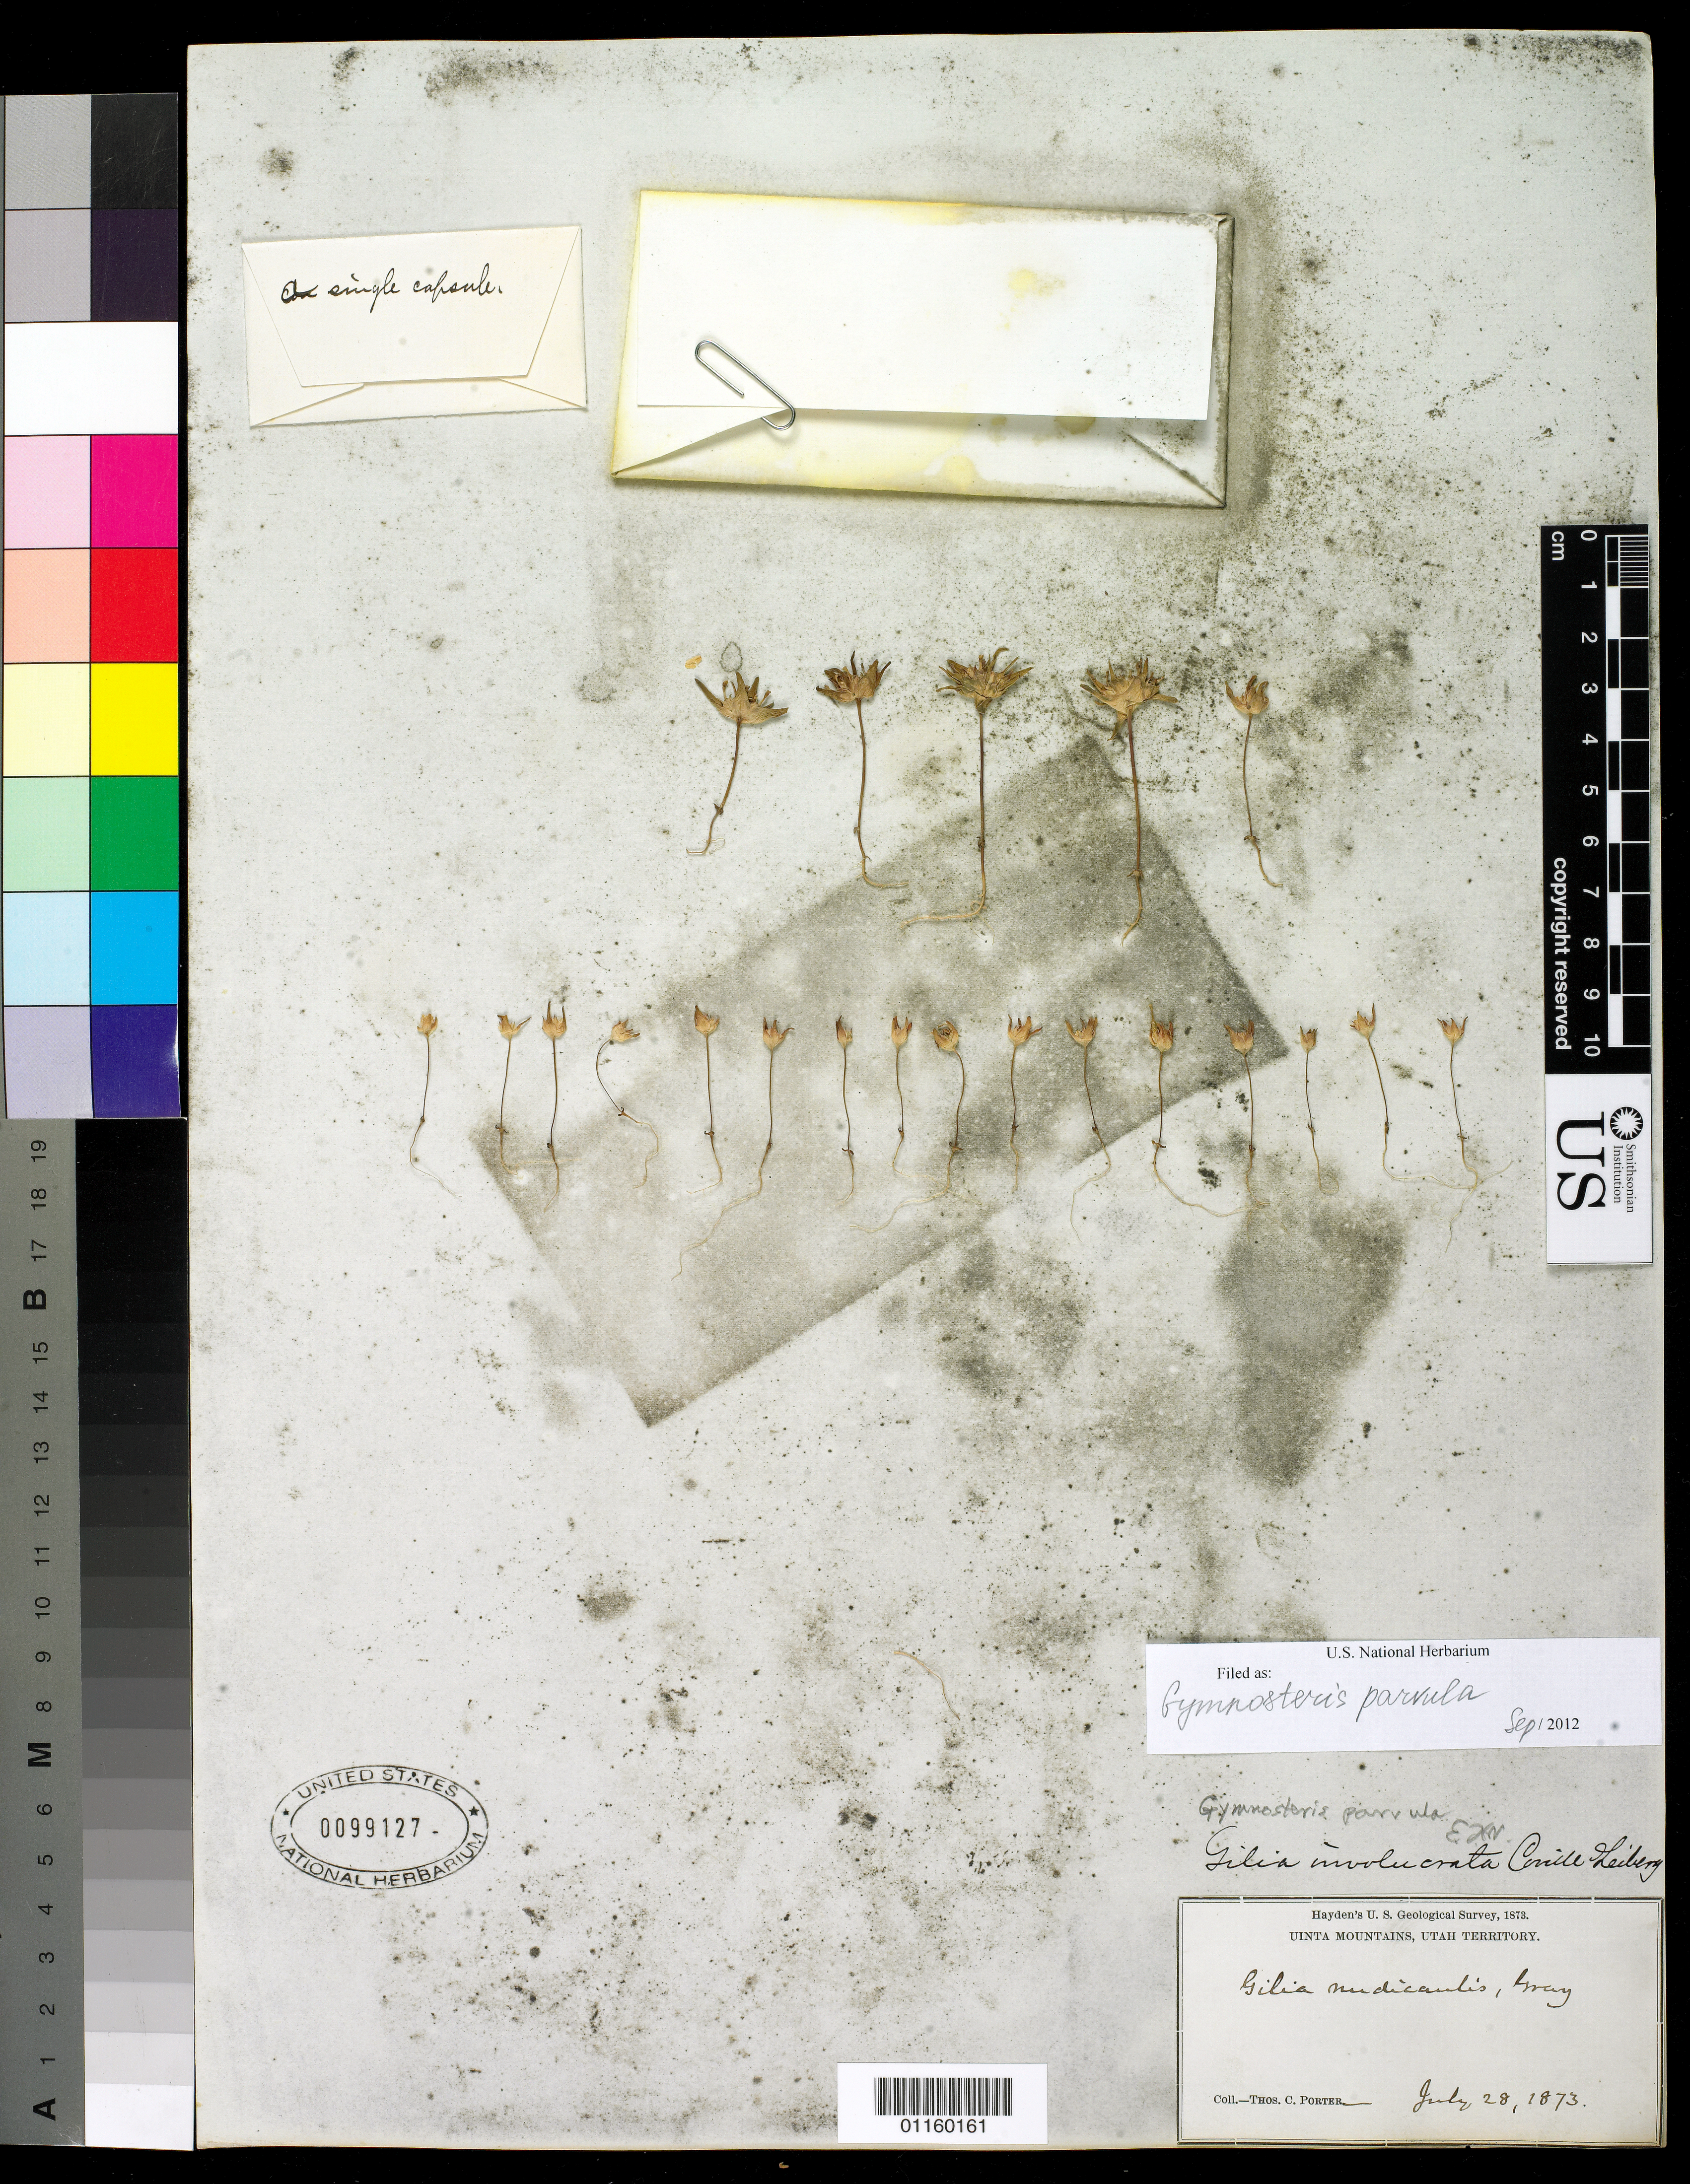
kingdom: Plantae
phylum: Tracheophyta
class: Magnoliopsida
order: Ericales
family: Polemoniaceae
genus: Gymnosteris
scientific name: Gymnosteris parvula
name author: A. Heller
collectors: T. C. Porter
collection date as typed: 28 Jul 1873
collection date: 1873-07-28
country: United States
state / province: Utah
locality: Uinta Mts.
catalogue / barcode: US 99127